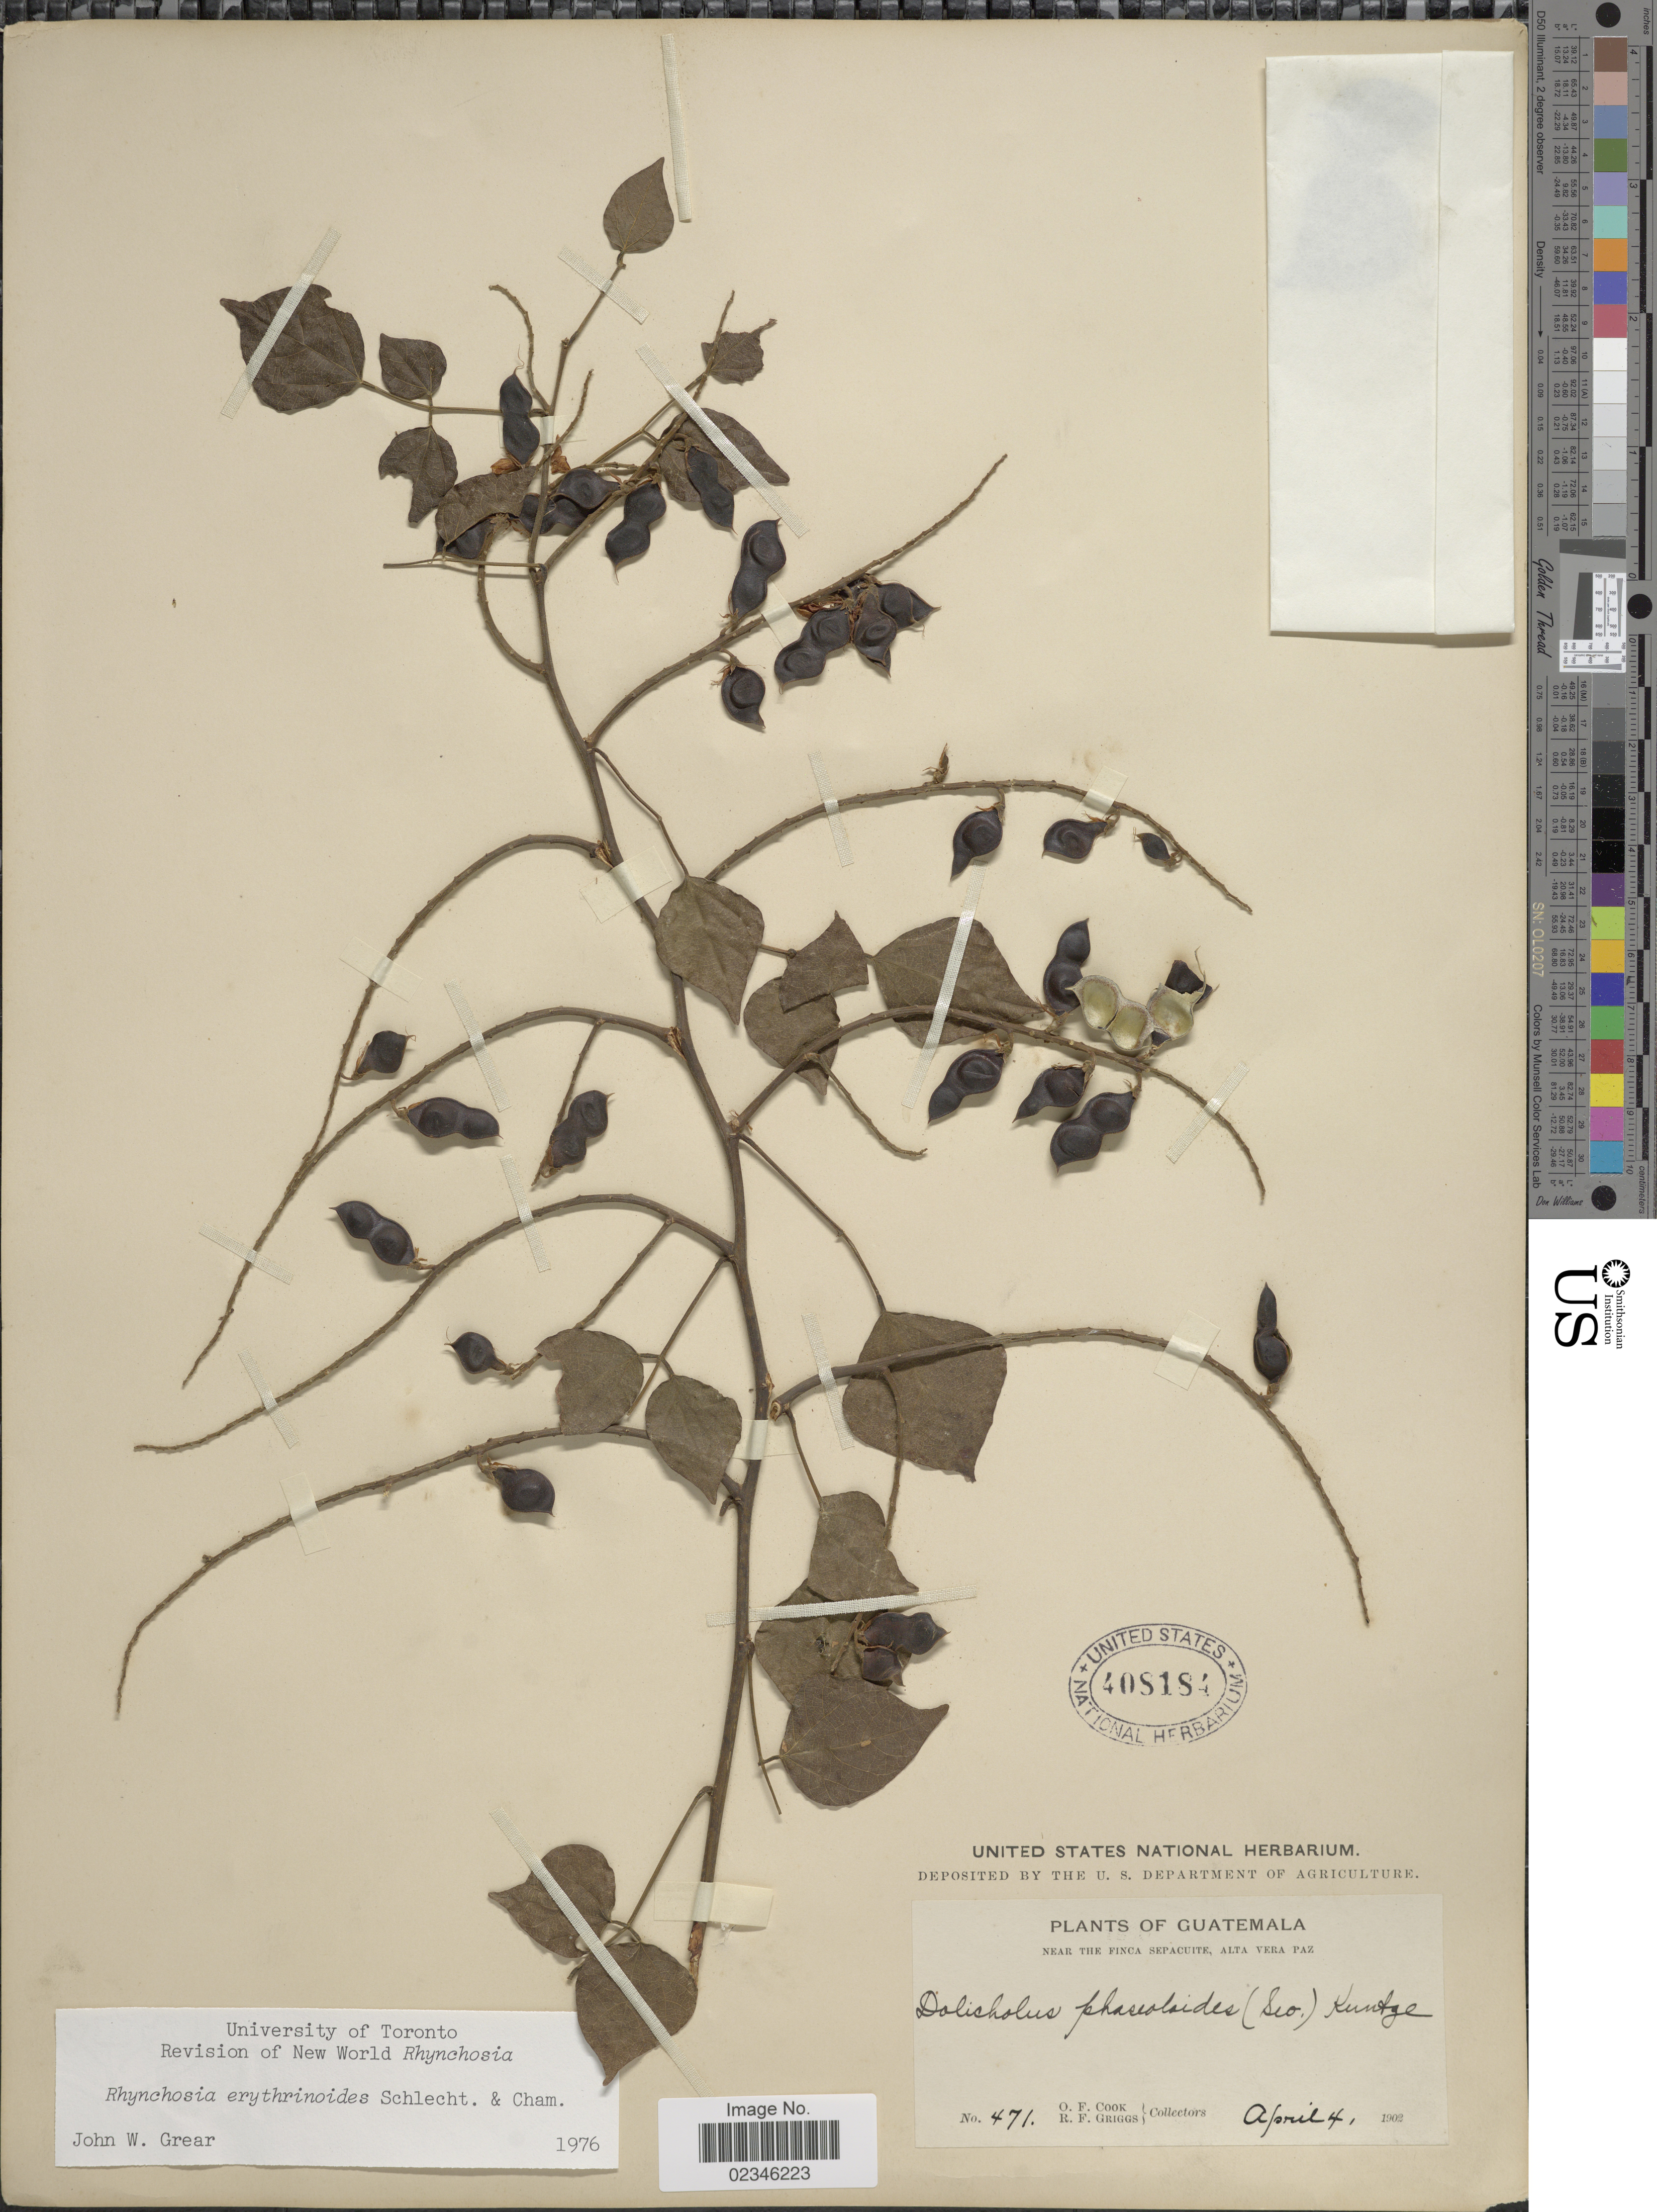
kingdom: Plantae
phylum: Tracheophyta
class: Magnoliopsida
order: Fabales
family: Fabaceae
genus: Rhynchosia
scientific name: Rhynchosia erythrinoides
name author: Schltdl. & Cham.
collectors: O. F. Cook & R. F. Griggs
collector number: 471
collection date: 1902-04-04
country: Guatemala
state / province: Alta Verapaz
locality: Near the Finca Sepacuite, Alta Vera Paz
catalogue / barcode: US 408184